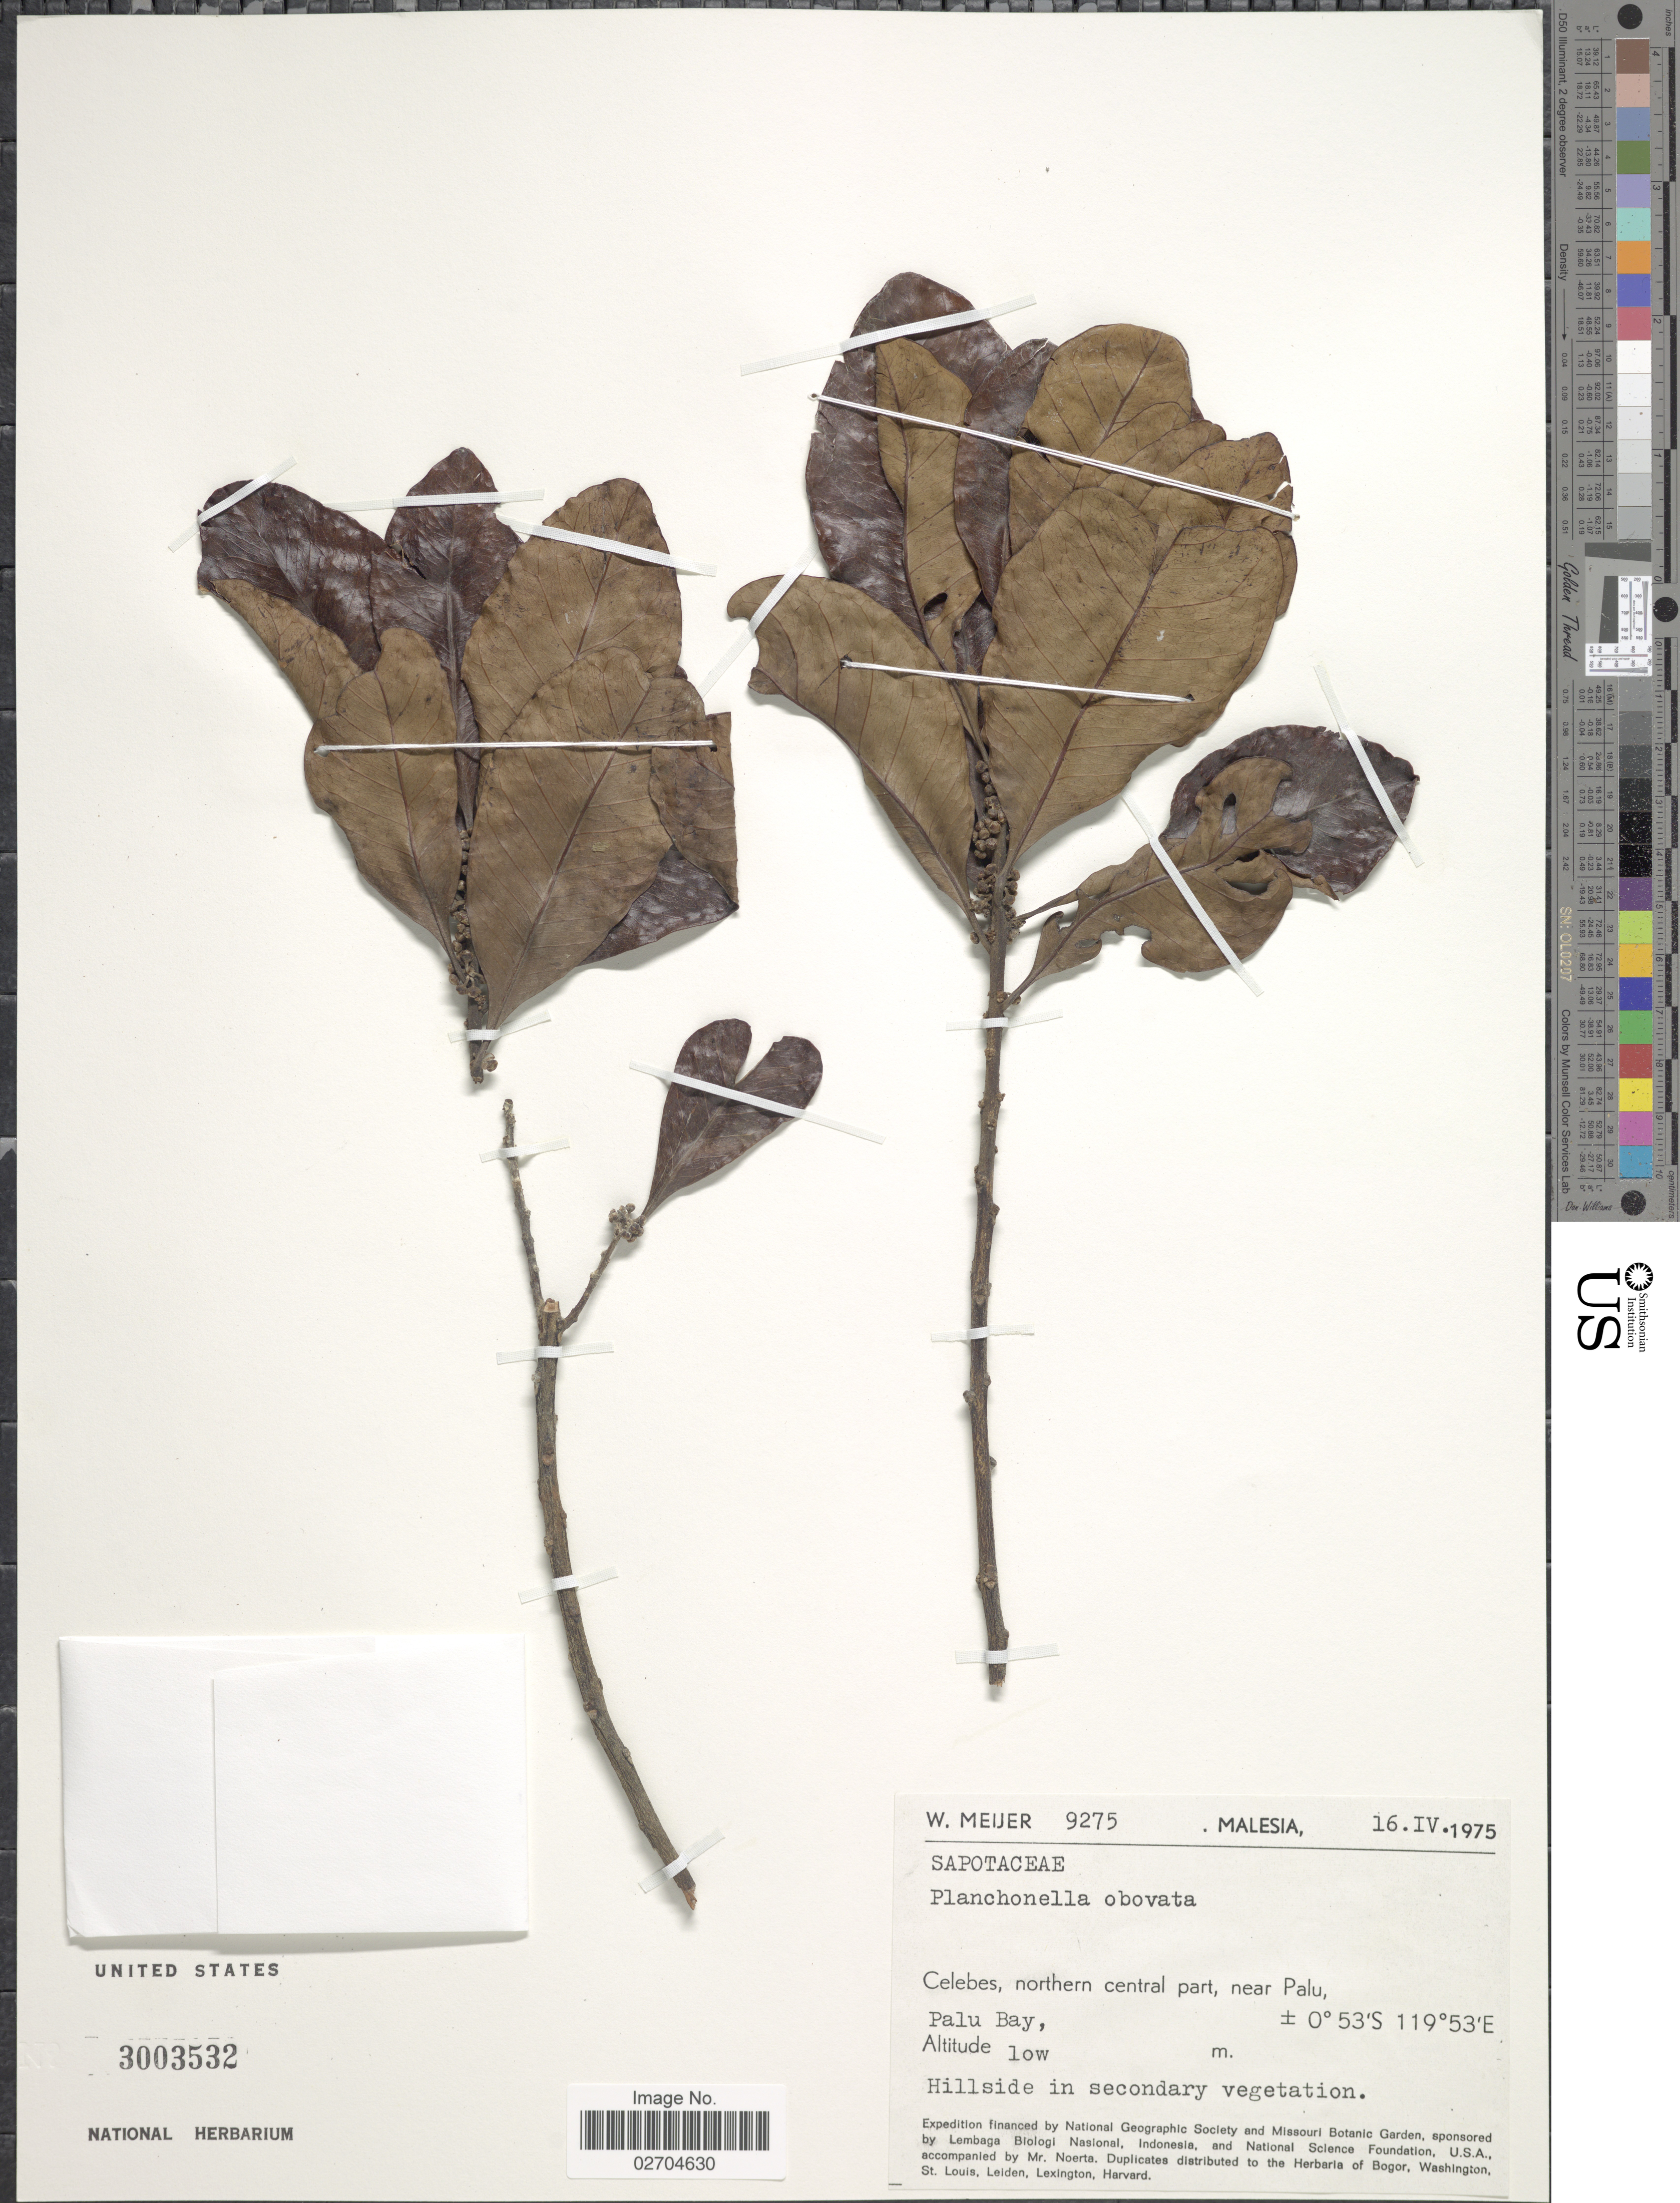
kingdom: Plantae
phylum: Tracheophyta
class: Magnoliopsida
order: Ericales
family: Sapotaceae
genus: Planchonella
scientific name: Planchonella obovata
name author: (R. Br.) Pierre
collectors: W. Meijer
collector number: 9275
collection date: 1975-04-16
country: Malaysia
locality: Celebes, northern central part, near Palu, Palu Bay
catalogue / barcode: US 3003532